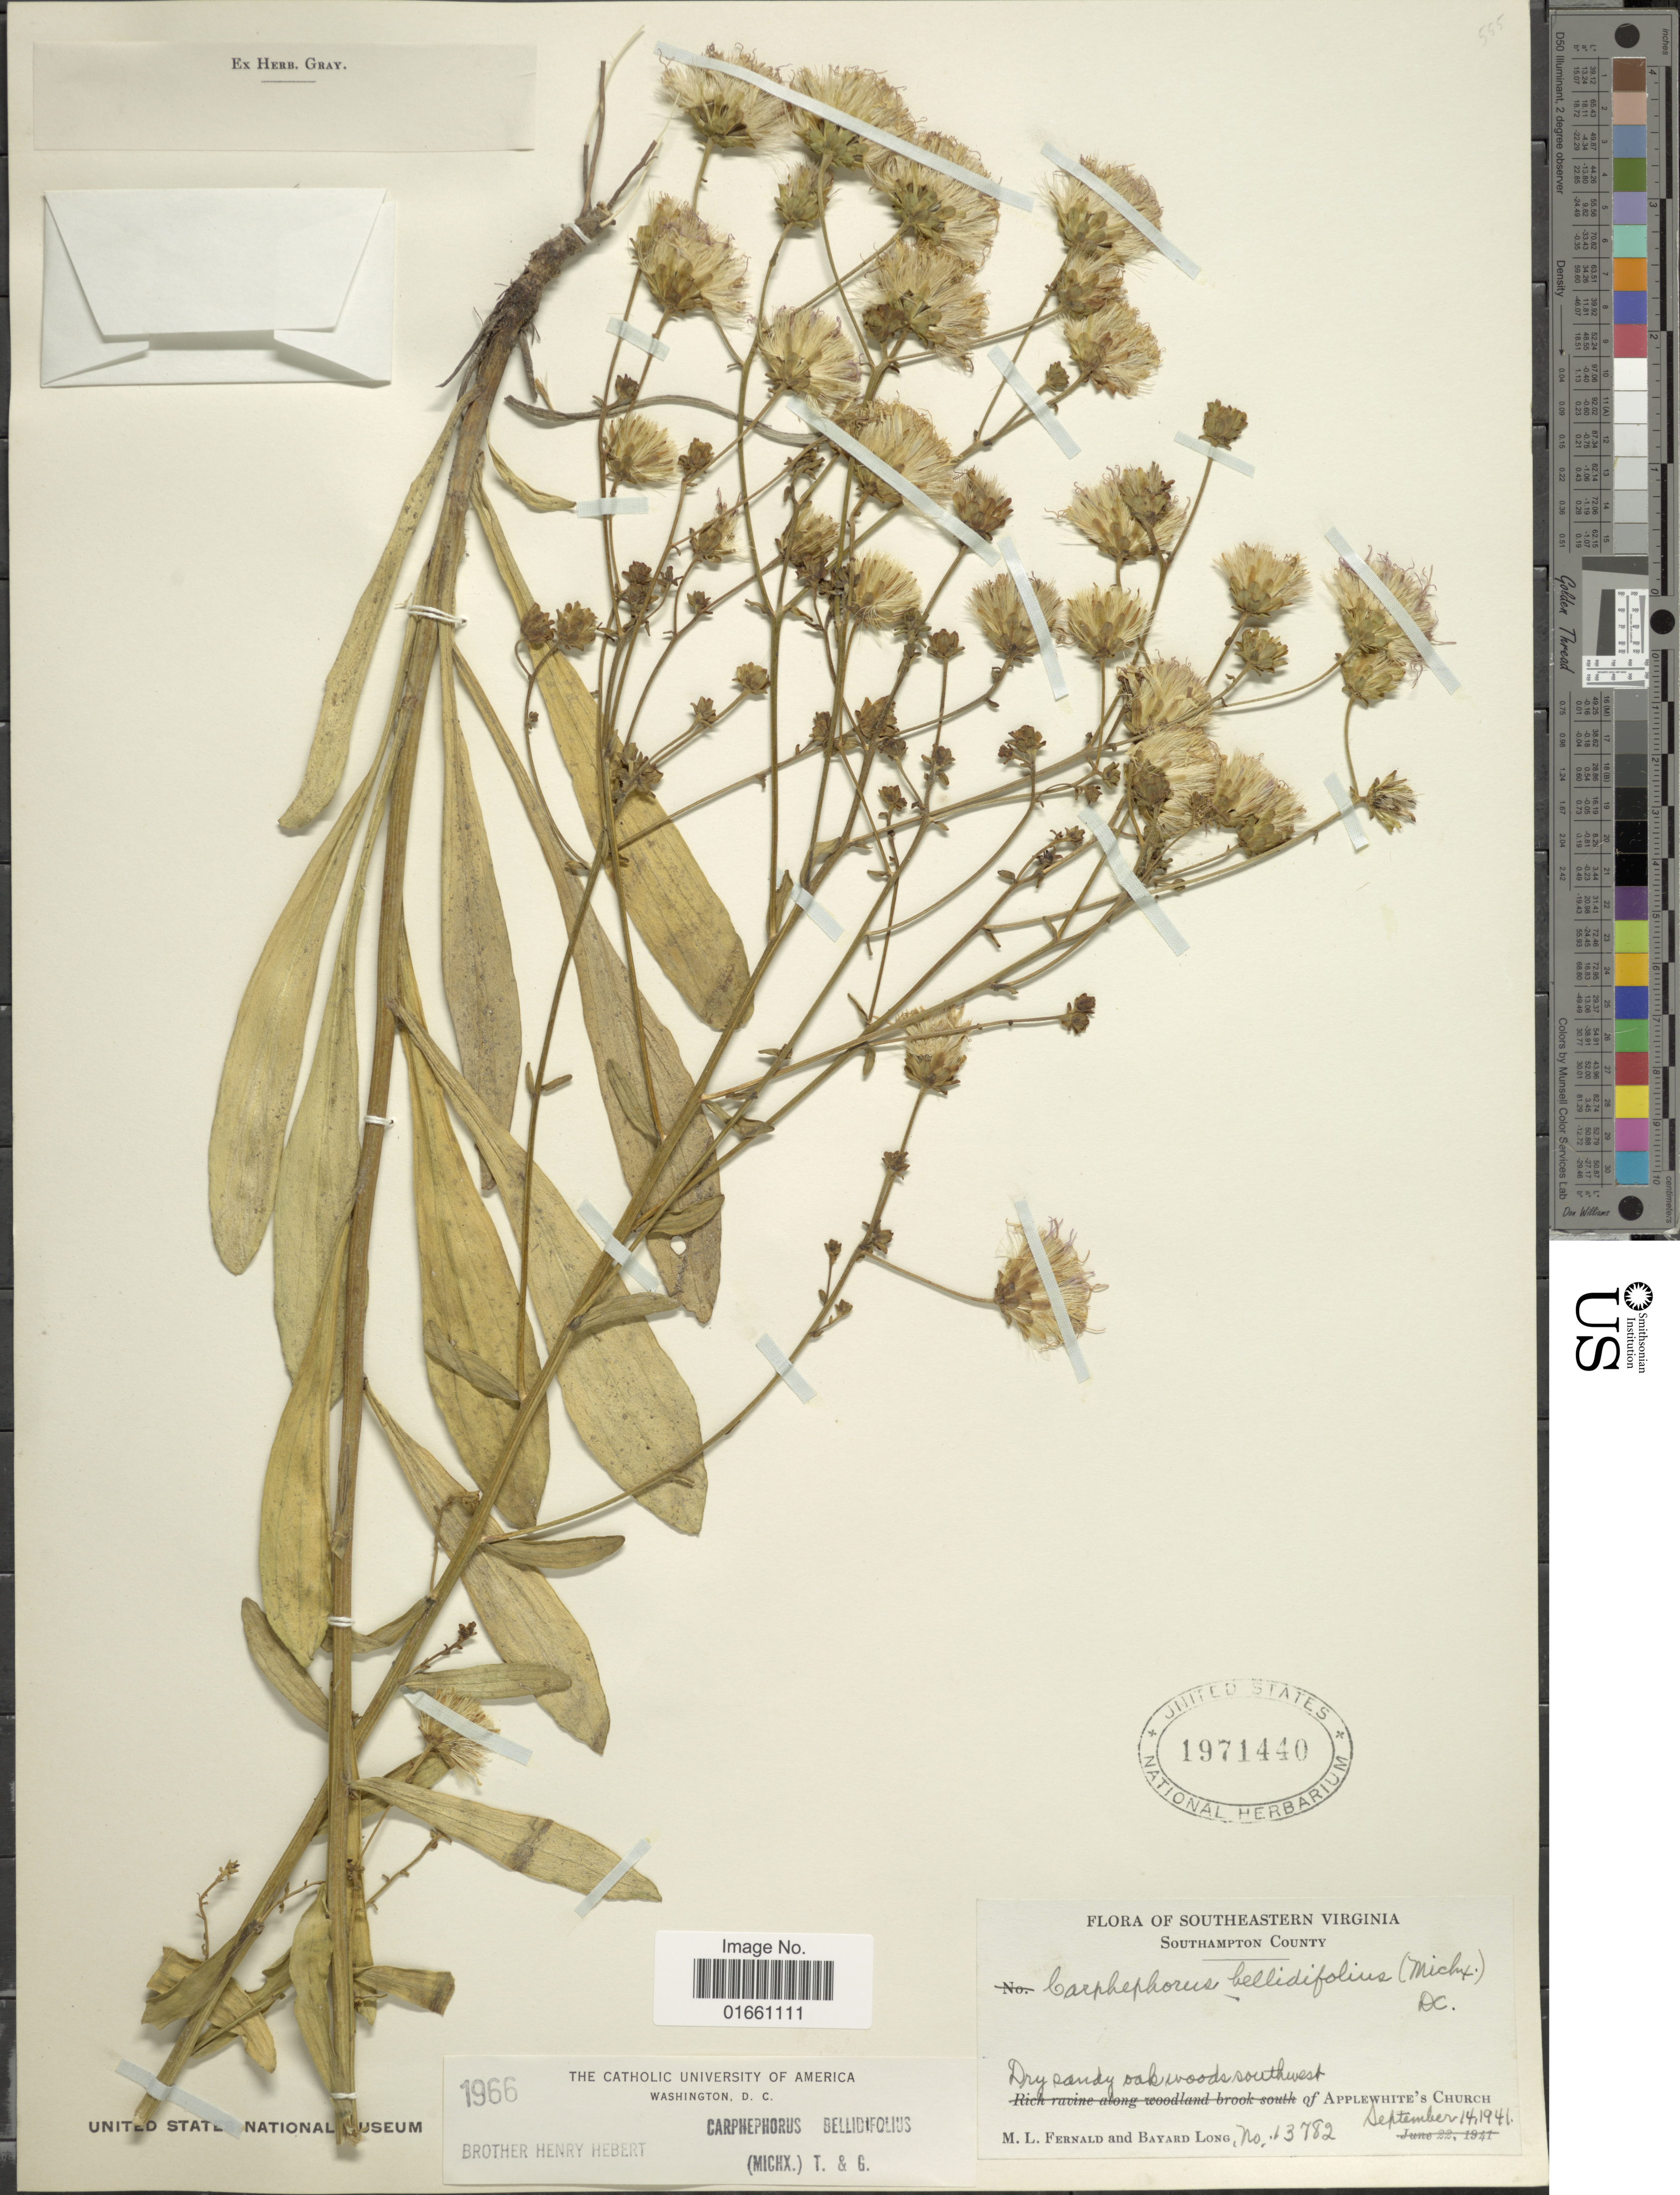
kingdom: Plantae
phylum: Tracheophyta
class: Magnoliopsida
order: Asterales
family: Asteraceae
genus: Carphephorus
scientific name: Carphephorus bellidifolius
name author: (Michx.) Torr. & A. Gray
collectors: M. L. Fernald & B. Long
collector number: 13782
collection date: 1941-09-14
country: United States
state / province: Virginia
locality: Dry sandy oak woods southwest, of Applewhite's Church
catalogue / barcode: US 1971440